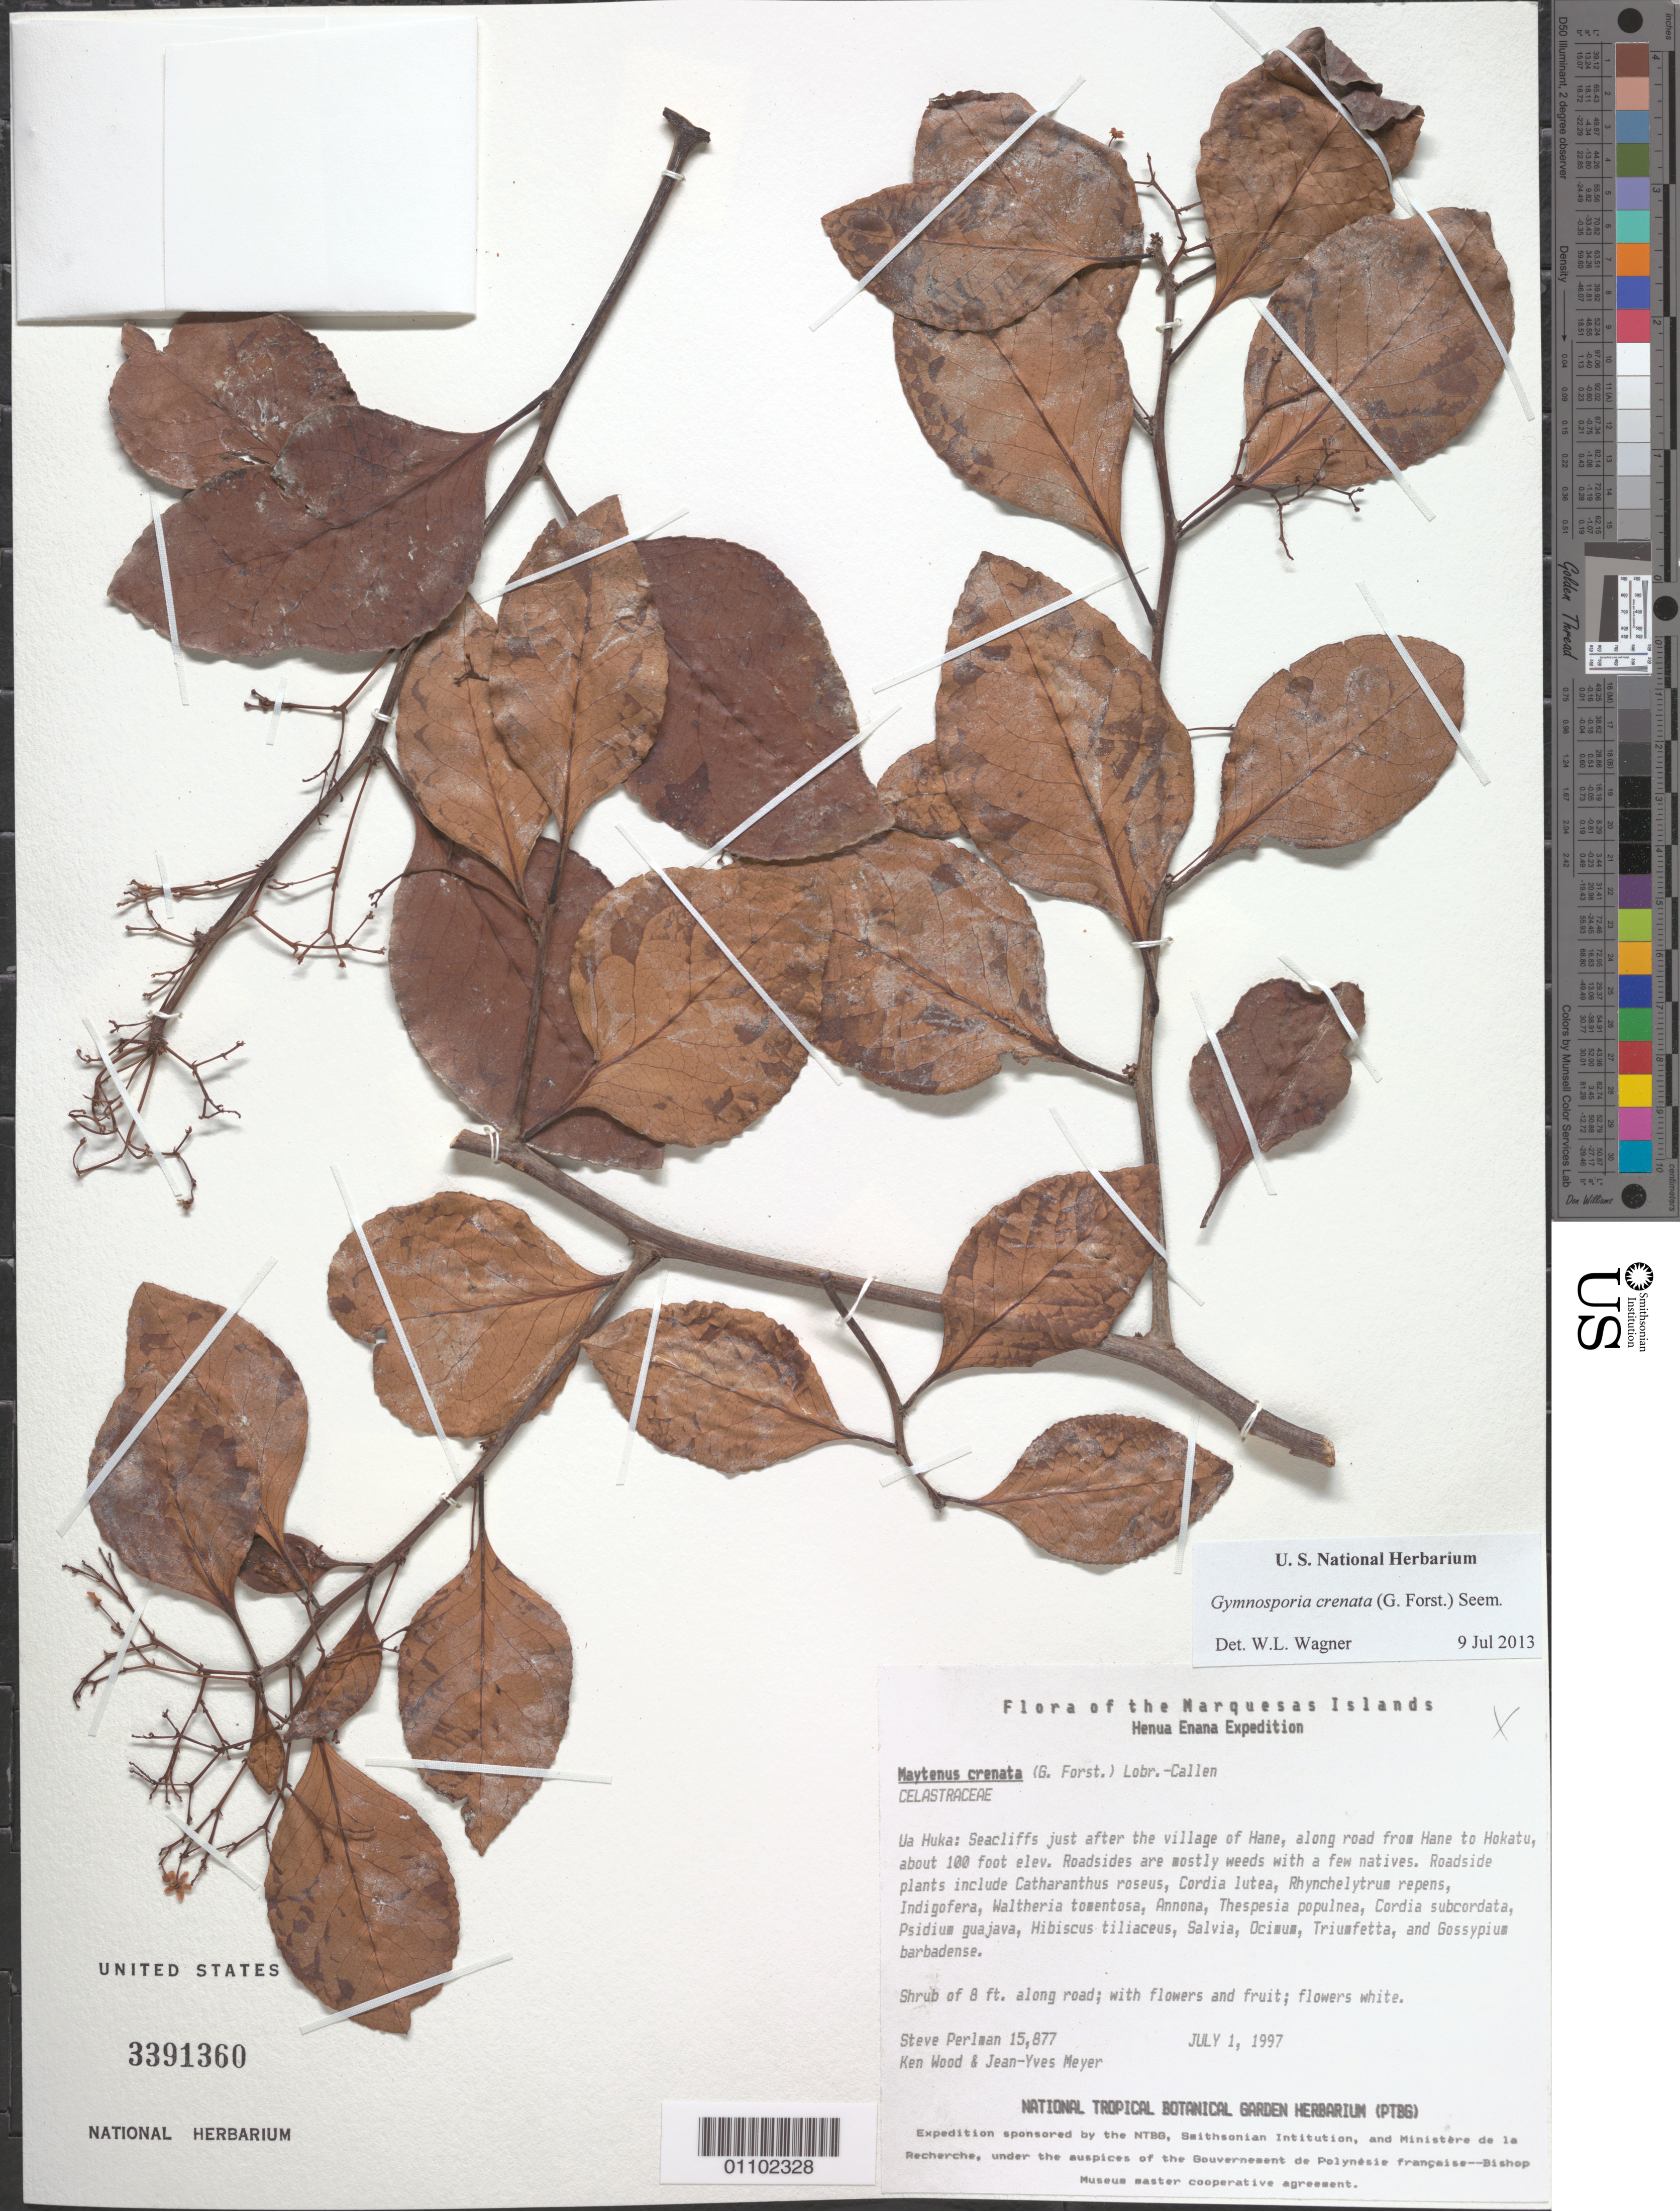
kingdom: Plantae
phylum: Tracheophyta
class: Magnoliopsida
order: Celastrales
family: Celastraceae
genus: Gymnosporia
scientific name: Gymnosporia crenata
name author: (G. Forst.) Seem.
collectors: S. P. Perlman, K. R. Wood & J.-Y. Meyer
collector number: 15877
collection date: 1997-07-01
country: French Polynesia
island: Ua Huka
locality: Sea cliffs just before the village of Hane, along road from Vaipaee to Hokatu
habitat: Roadside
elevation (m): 31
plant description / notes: Roadsides are mostly weeds with a few natives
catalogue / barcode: US 3391360